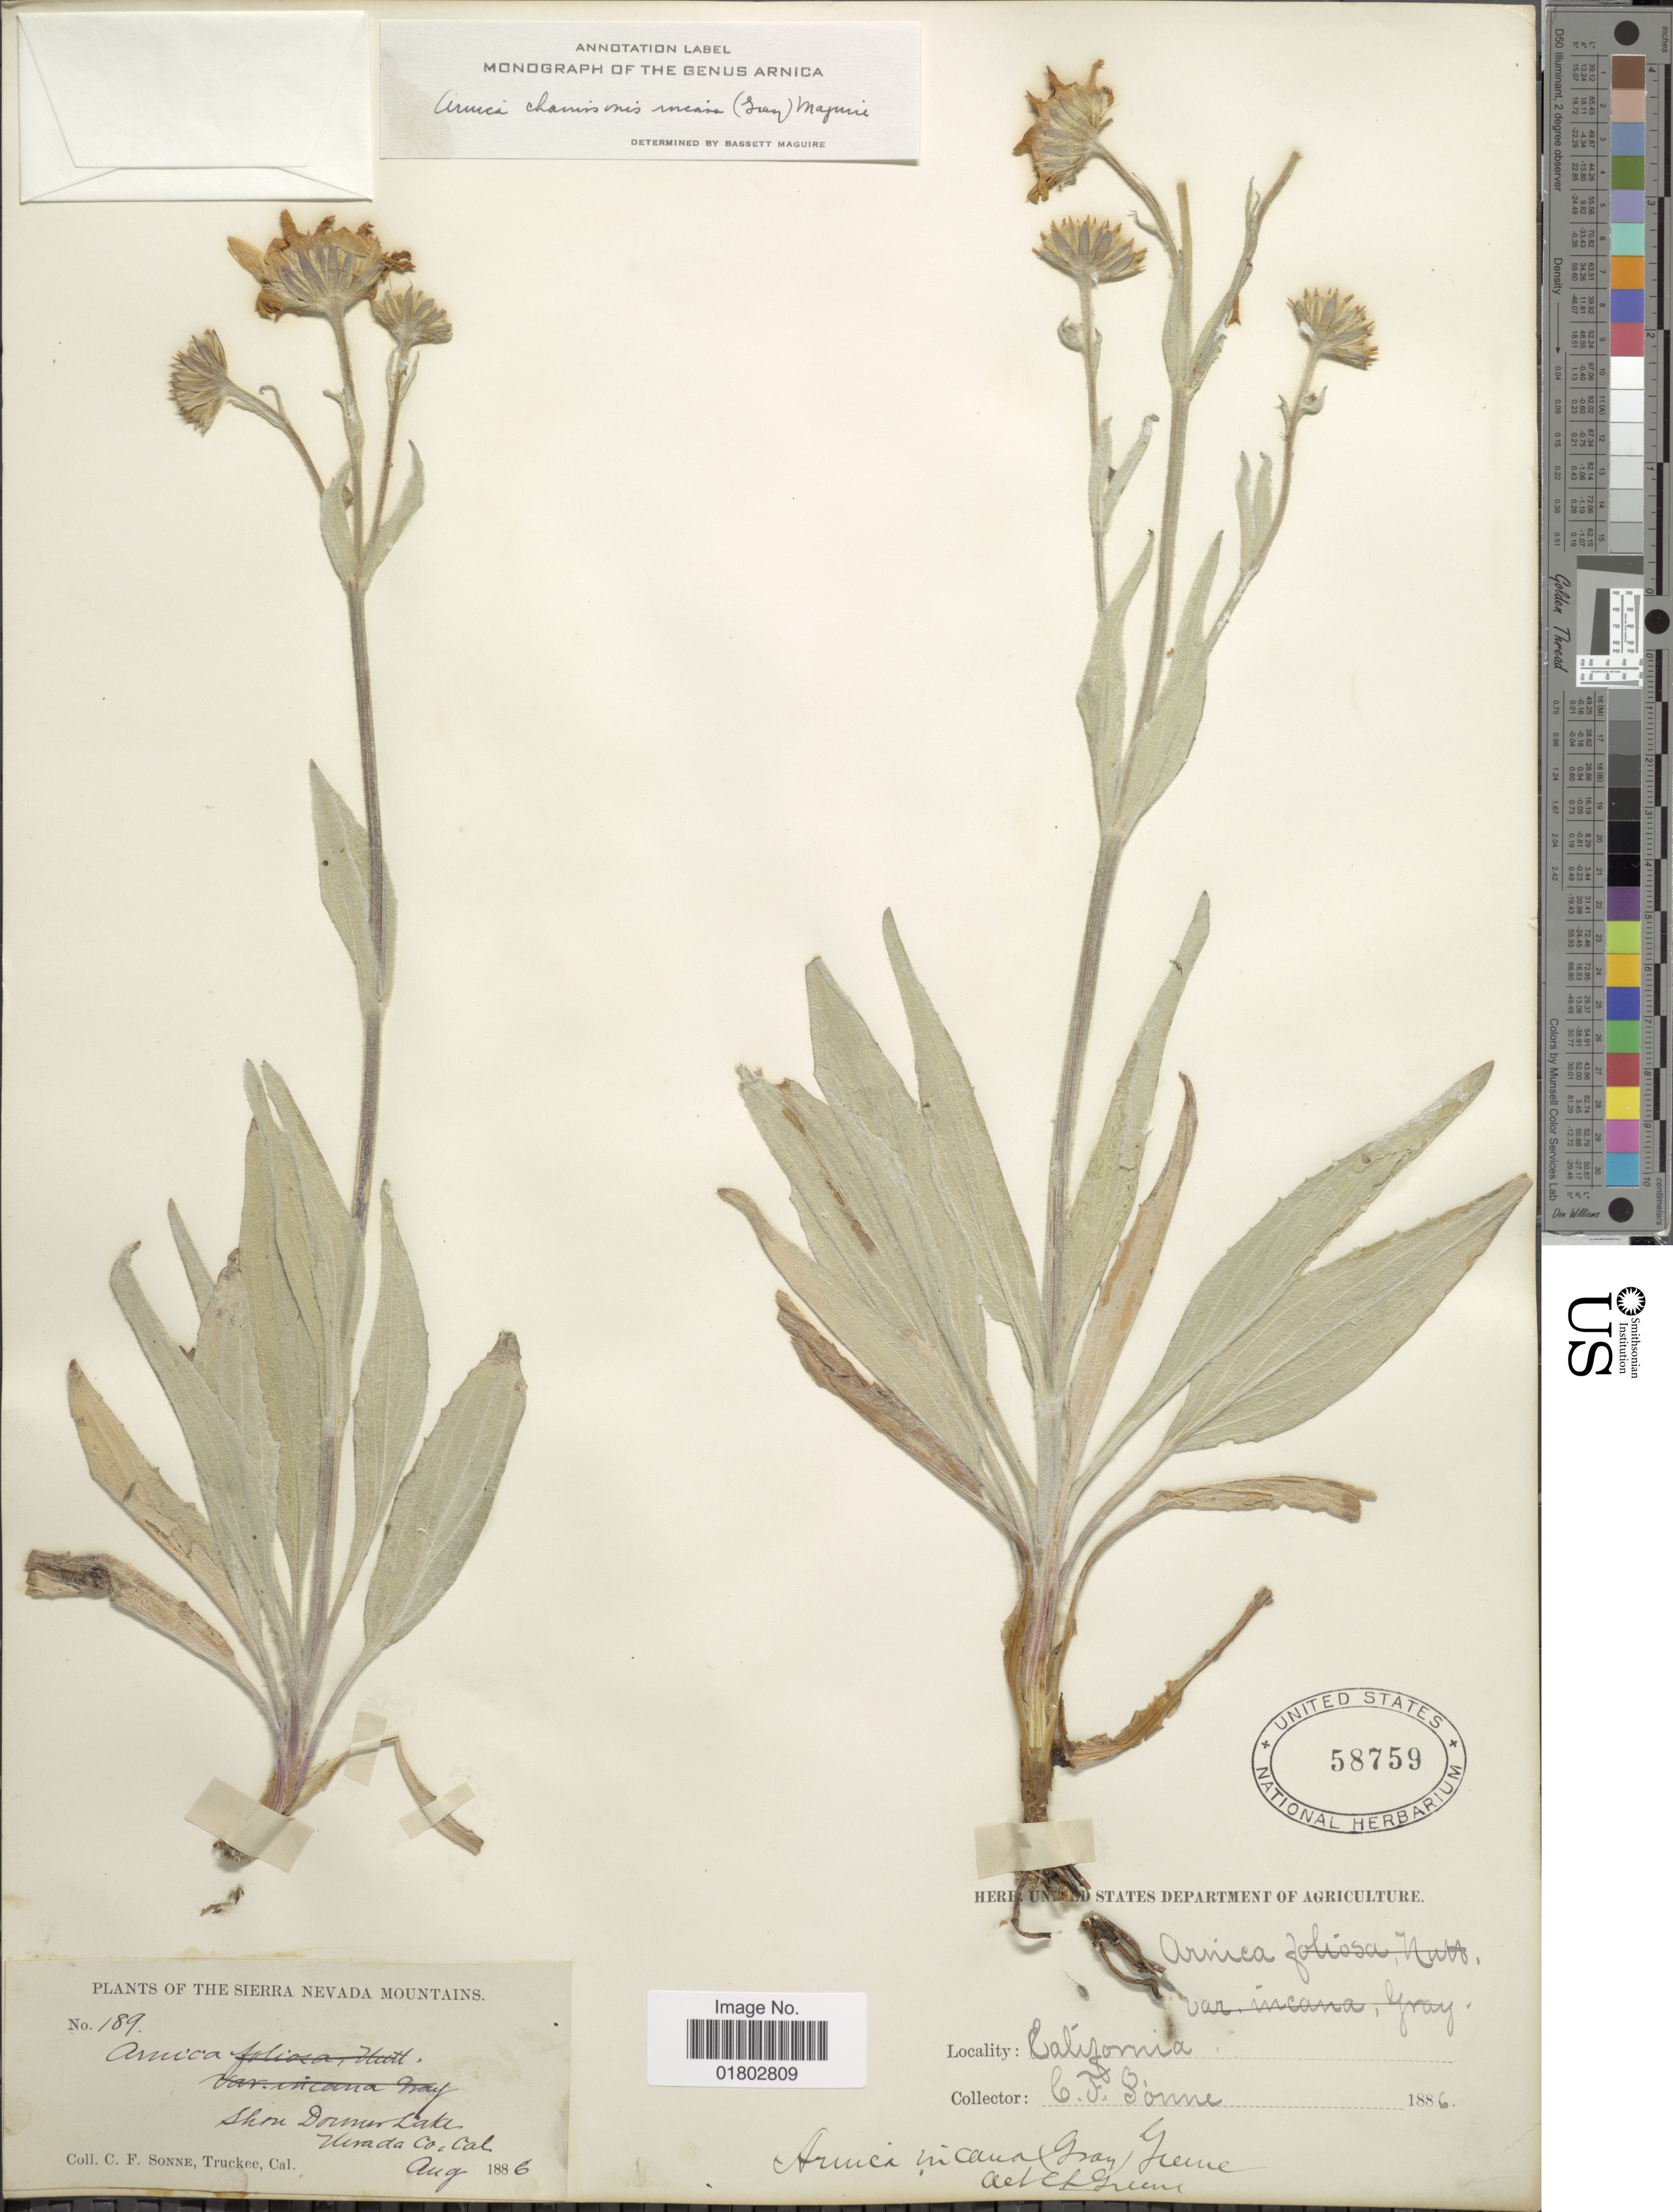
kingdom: Plantae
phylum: Tracheophyta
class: Magnoliopsida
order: Asterales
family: Asteraceae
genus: Arnica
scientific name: Arnica chamissonis subsp. incana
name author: (A. Gray) Maguire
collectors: C. Sonne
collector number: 19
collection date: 1886-08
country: United States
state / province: California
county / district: Nevada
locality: The Sierra Nevada Mountains, Shore Donner Lake, Nevada Co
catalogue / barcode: US 58759